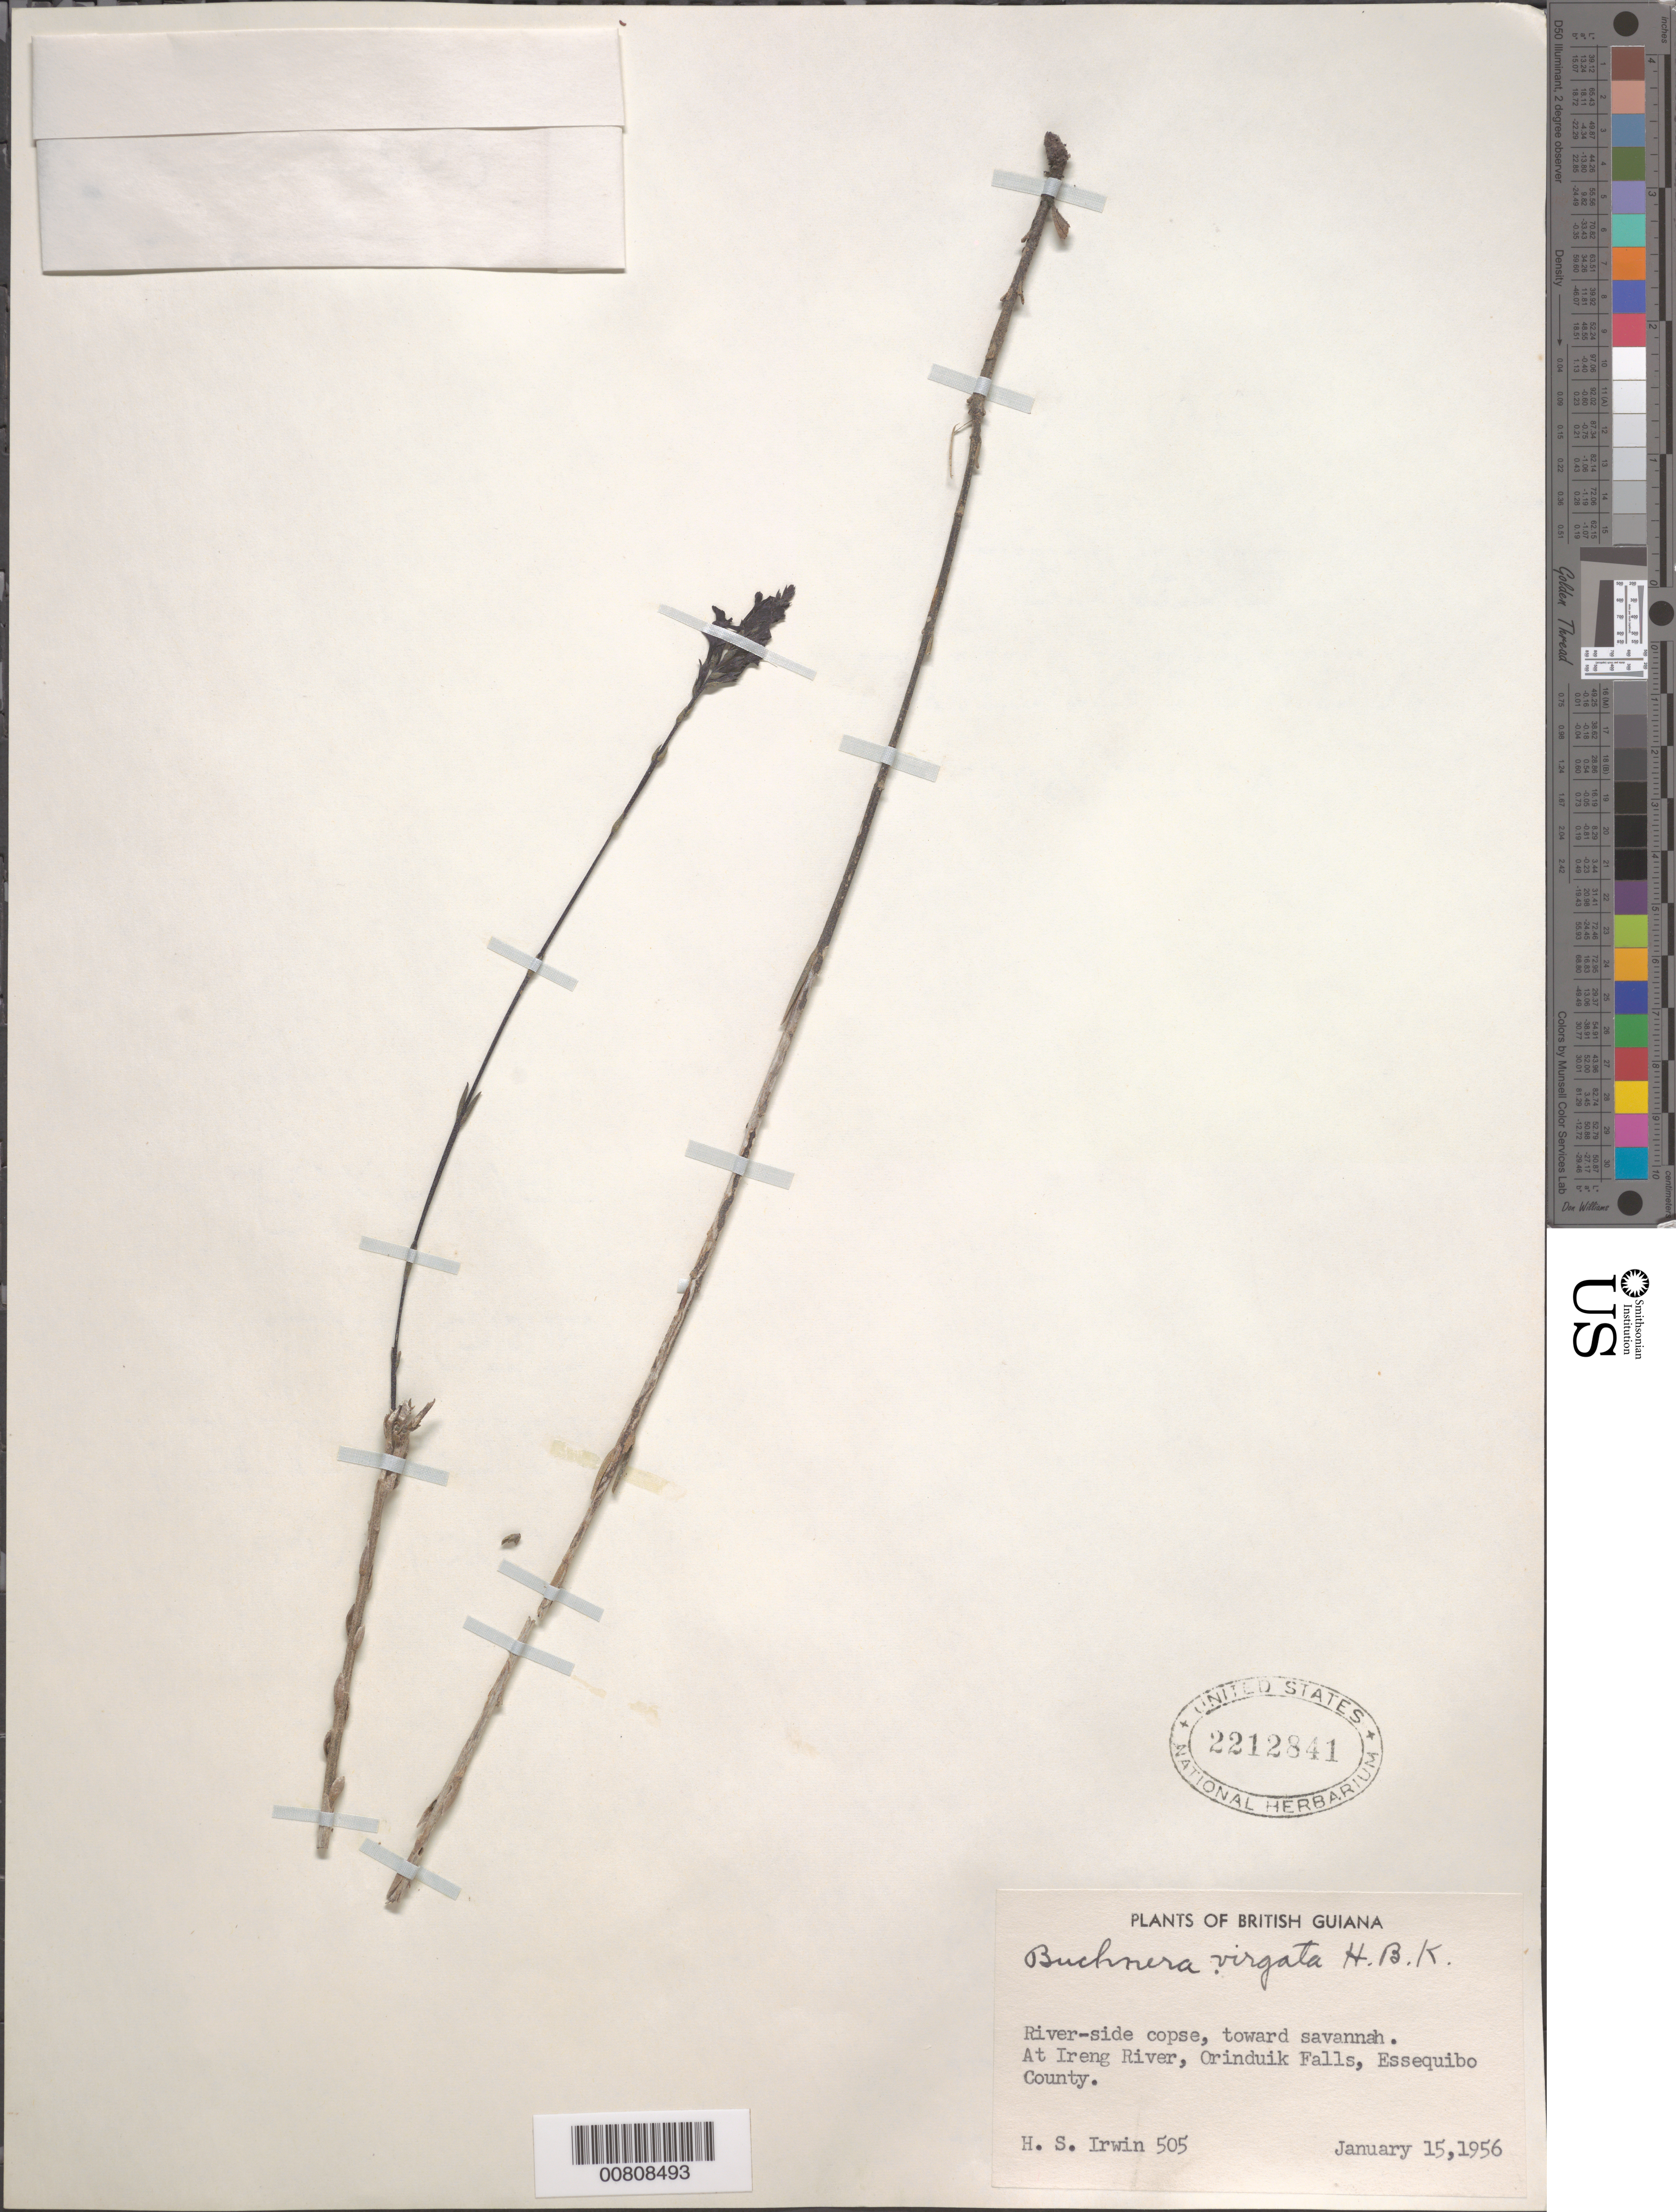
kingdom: Plantae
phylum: Tracheophyta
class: Magnoliopsida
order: Lamiales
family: Orobanchaceae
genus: Buchnera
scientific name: Buchnera virgata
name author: Kunth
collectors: H. Irwin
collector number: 505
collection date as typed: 15-Jan-56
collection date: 1956-01-15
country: Guyana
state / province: Potaro-Siparuni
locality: Ireng R., Orinduik Falls, Essequibo County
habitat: River-side copse, toward savannah.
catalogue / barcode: US 2212841